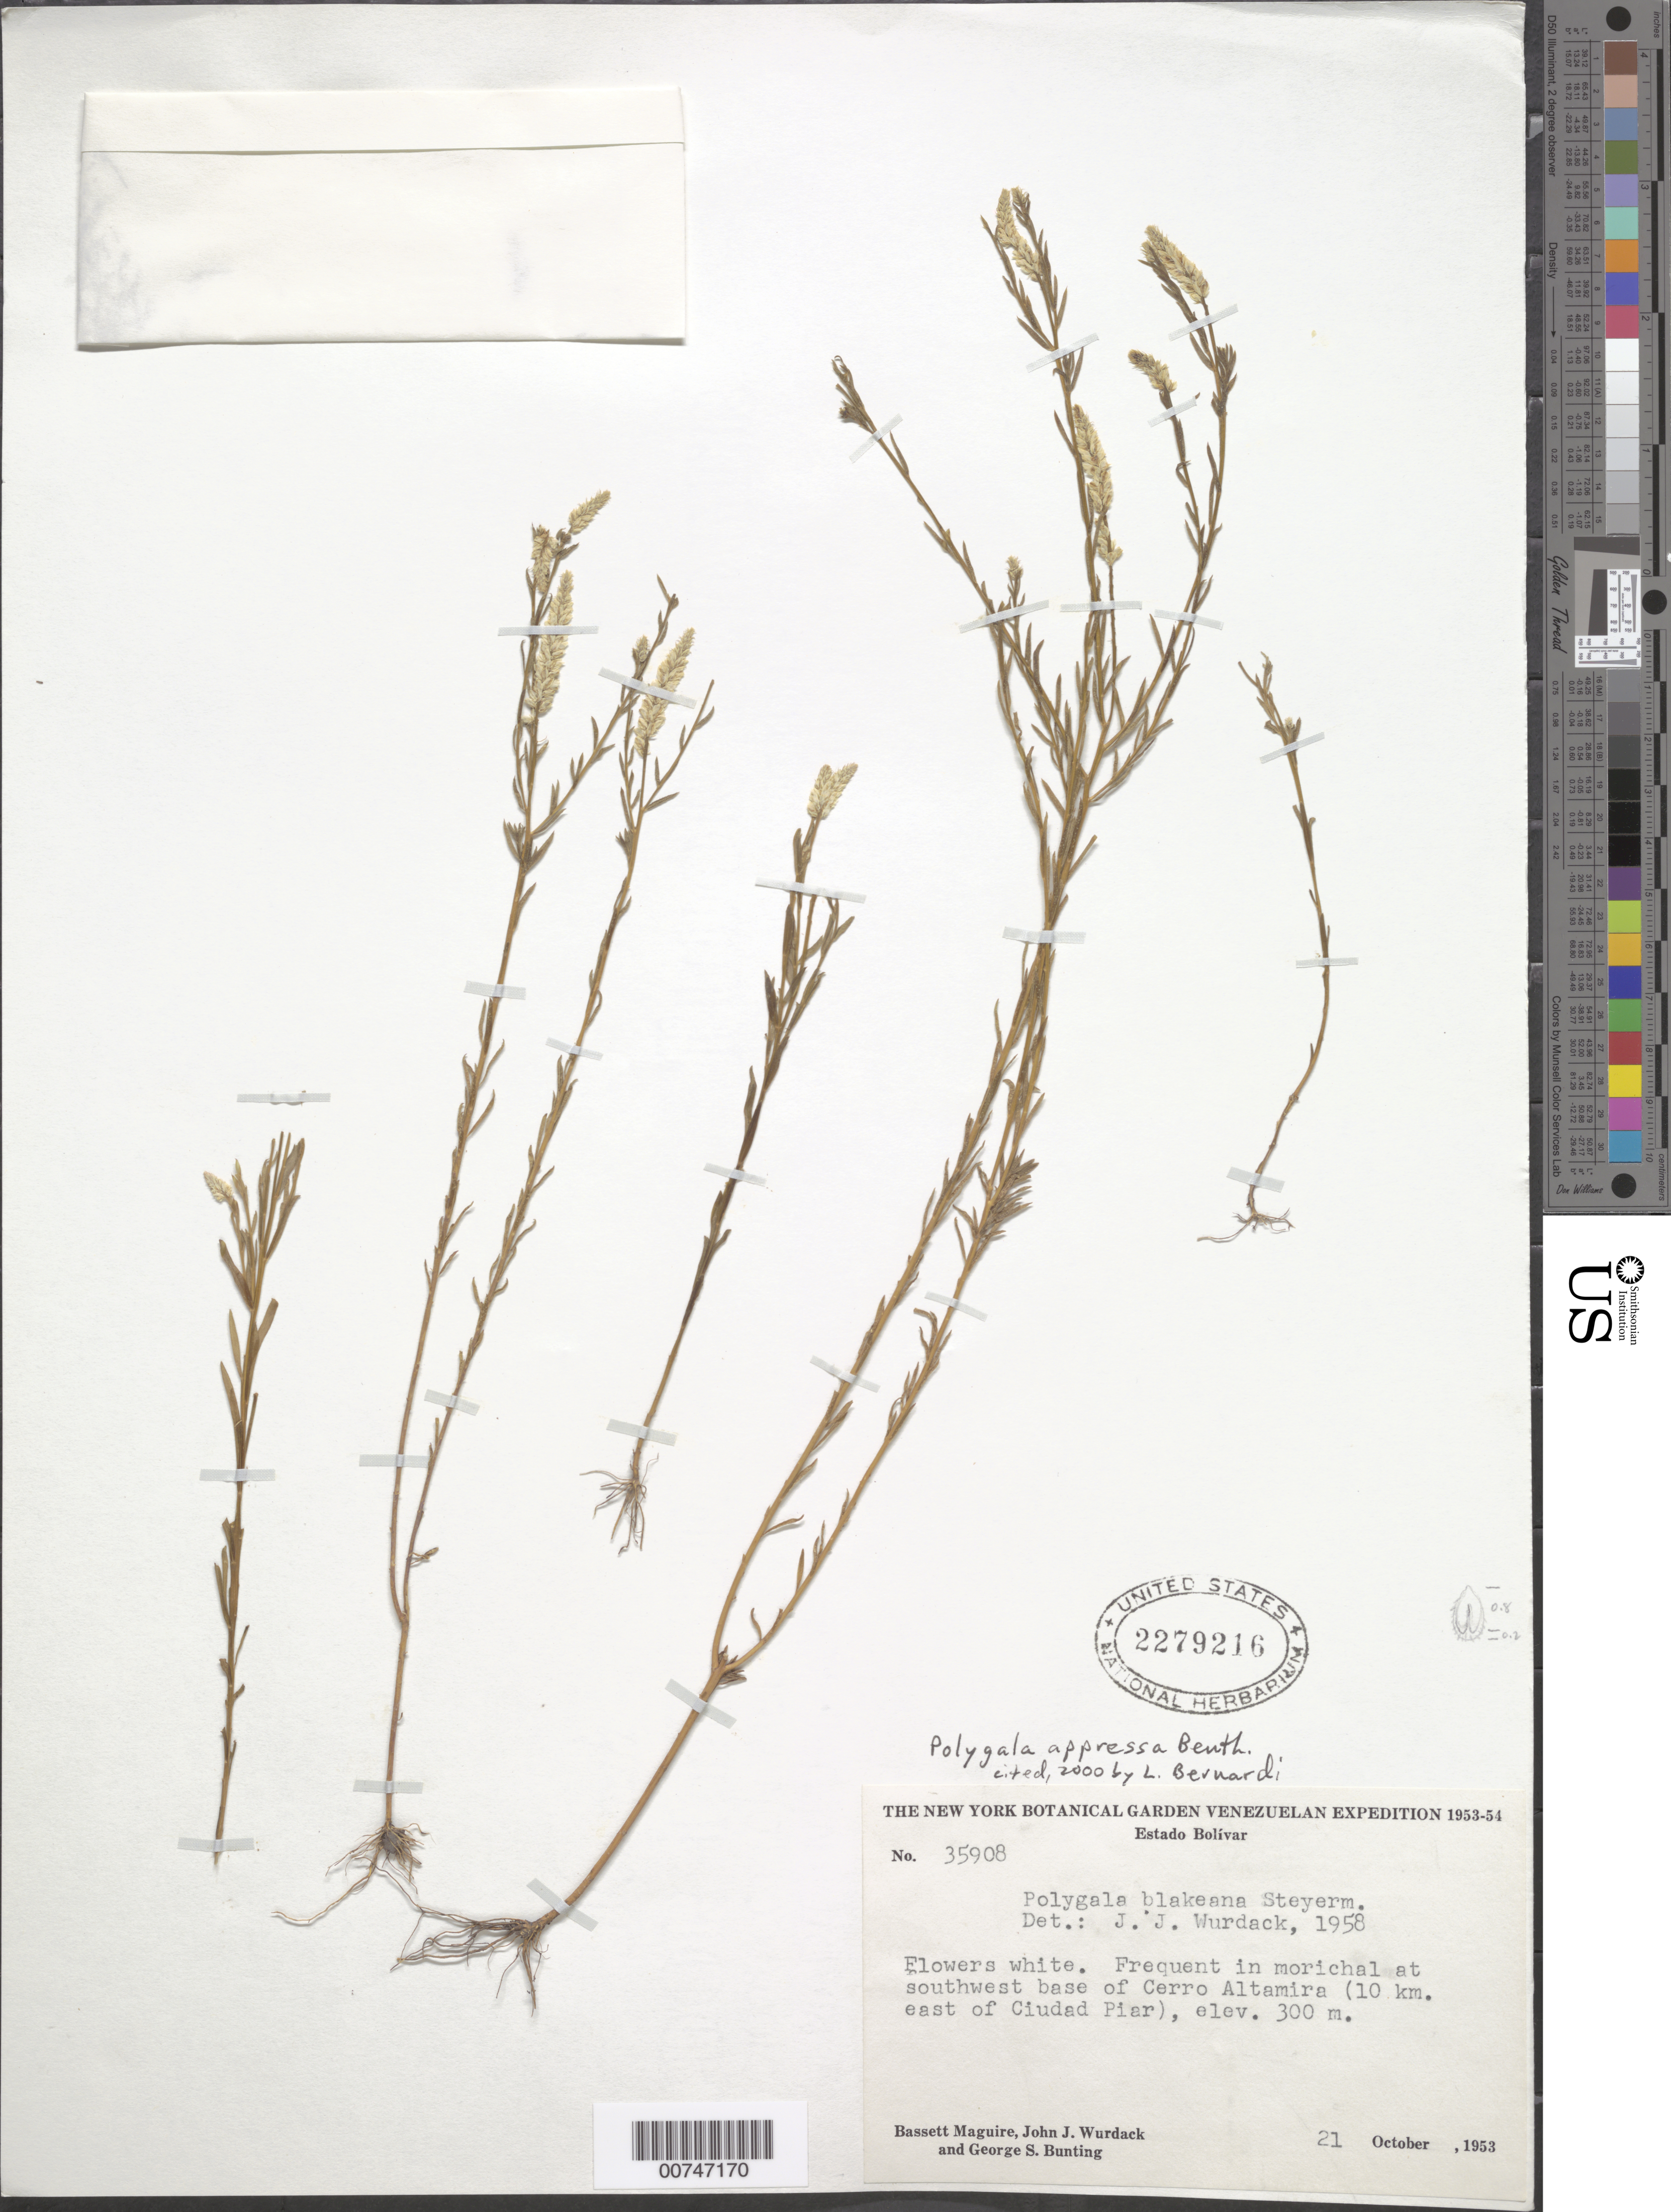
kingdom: Plantae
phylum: Tracheophyta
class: Magnoliopsida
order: Fabales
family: Polygalaceae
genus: Polygala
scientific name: Polygala appressa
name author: Benth.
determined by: Bernardi, L.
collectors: B. Maguire, J. J. Wurdack & G. S. Bunting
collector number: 35908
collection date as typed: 21-Oct-53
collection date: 1953-10-21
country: Venezuela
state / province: Bolívar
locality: Cerro Altamira, 10 km E of Ciudad Piar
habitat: Morichal at SW base of cerro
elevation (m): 300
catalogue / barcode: US 2279216